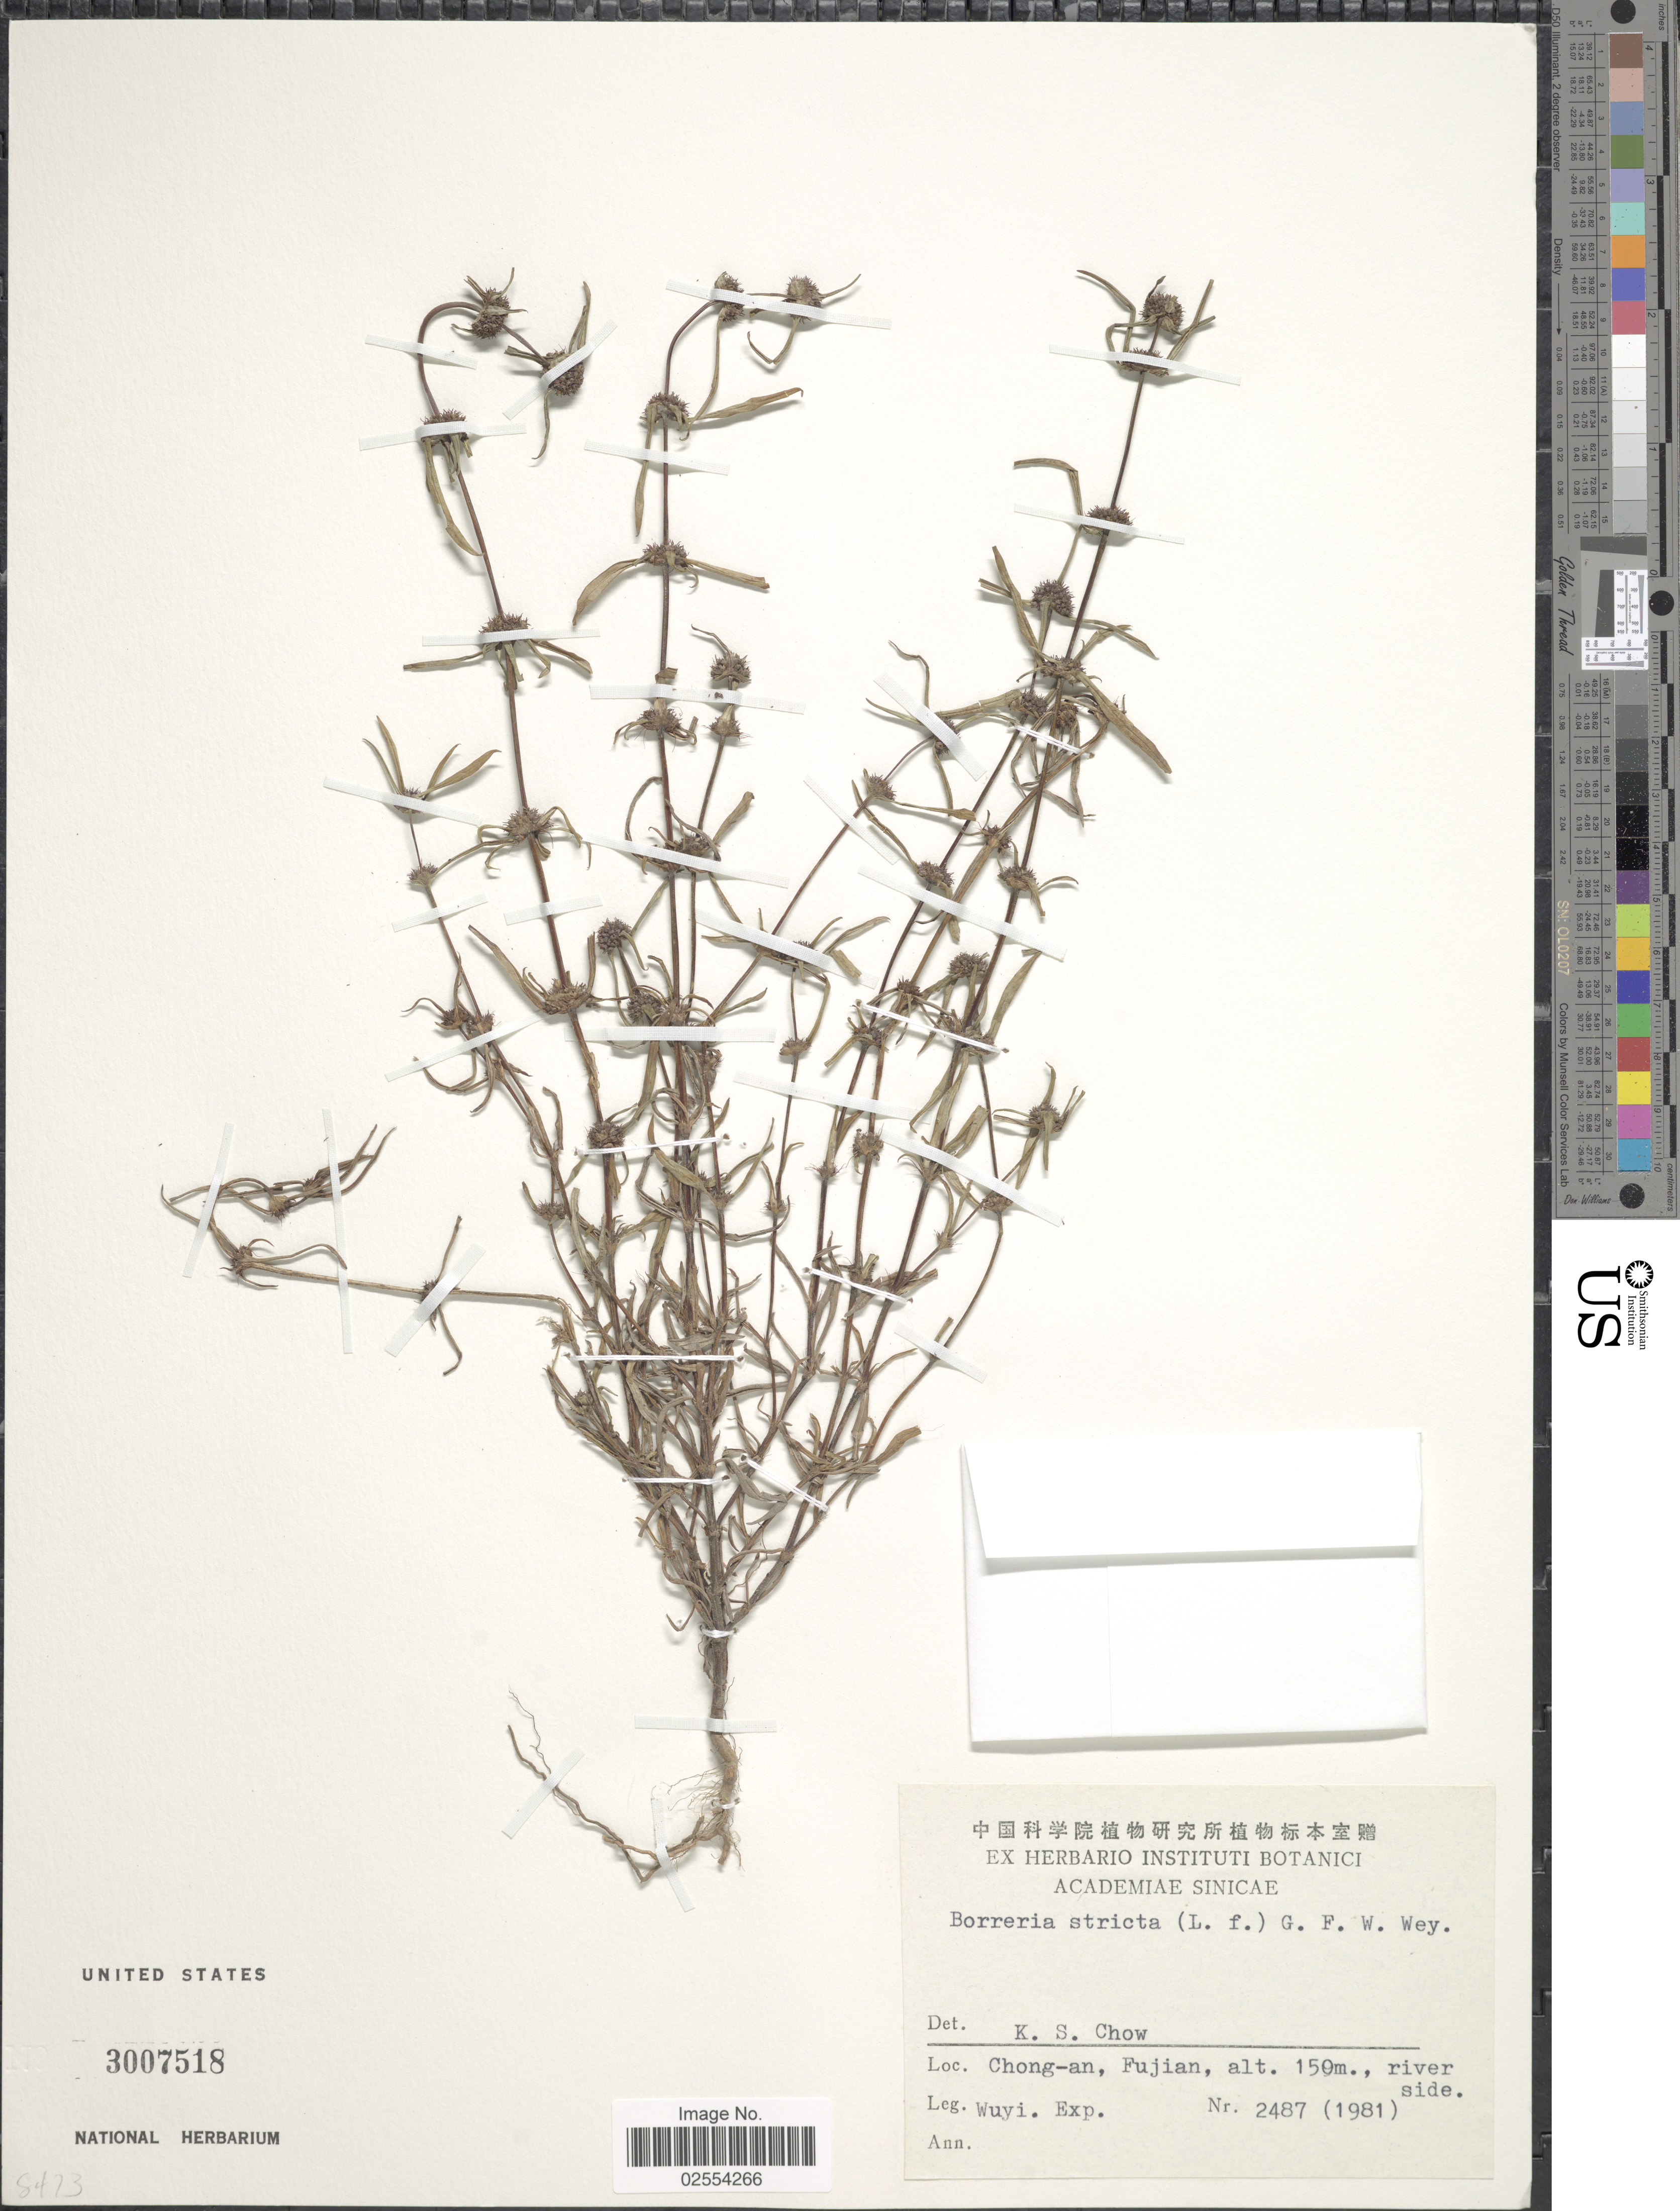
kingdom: Plantae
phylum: Tracheophyta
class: Magnoliopsida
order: Gentianales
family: Rubiaceae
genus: Spermacoce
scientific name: Spermacoce stricta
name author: L. f.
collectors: Wuyi. Exped.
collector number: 2487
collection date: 1981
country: China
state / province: Fujian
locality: Chong-an., river side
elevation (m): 150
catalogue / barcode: US 3007518